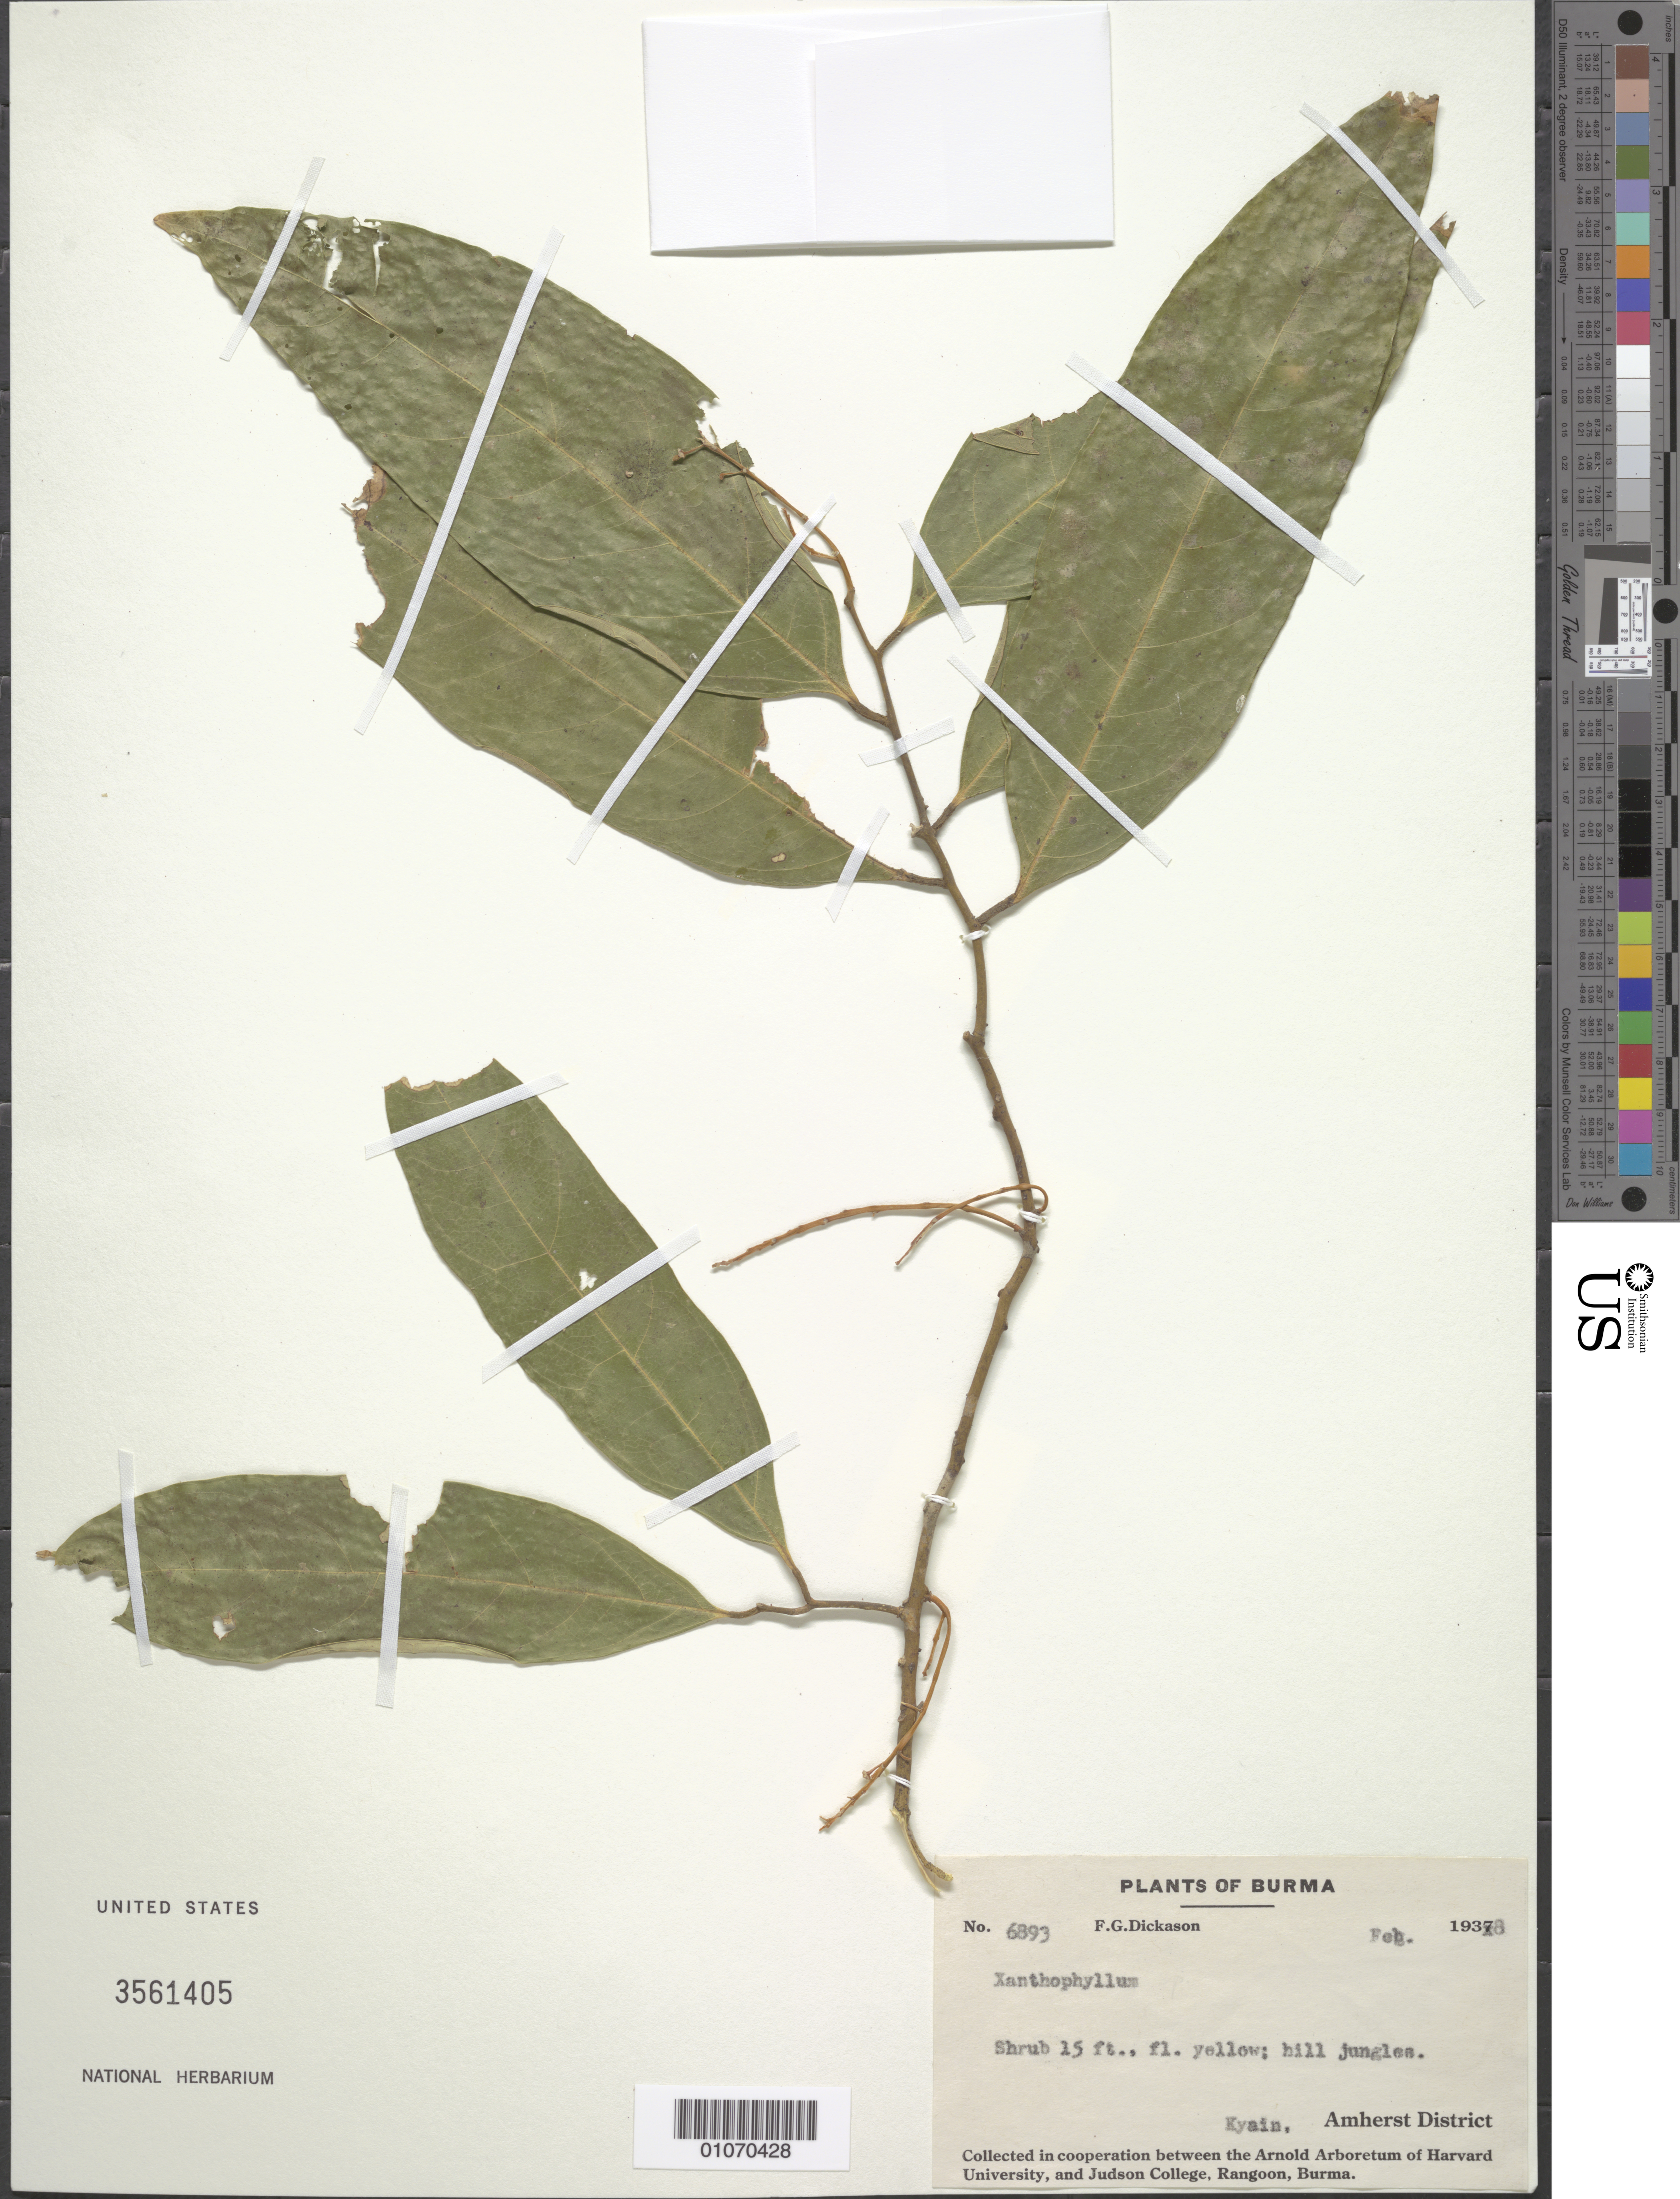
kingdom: Plantae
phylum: Tracheophyta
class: Magnoliopsida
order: Fabales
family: Polygalaceae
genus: Xanthophyllum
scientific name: Xanthophyllum sp.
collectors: F. Dickason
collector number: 6893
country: Myanmar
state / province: Kayin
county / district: Amherst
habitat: hill jungles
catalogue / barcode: US 3561405